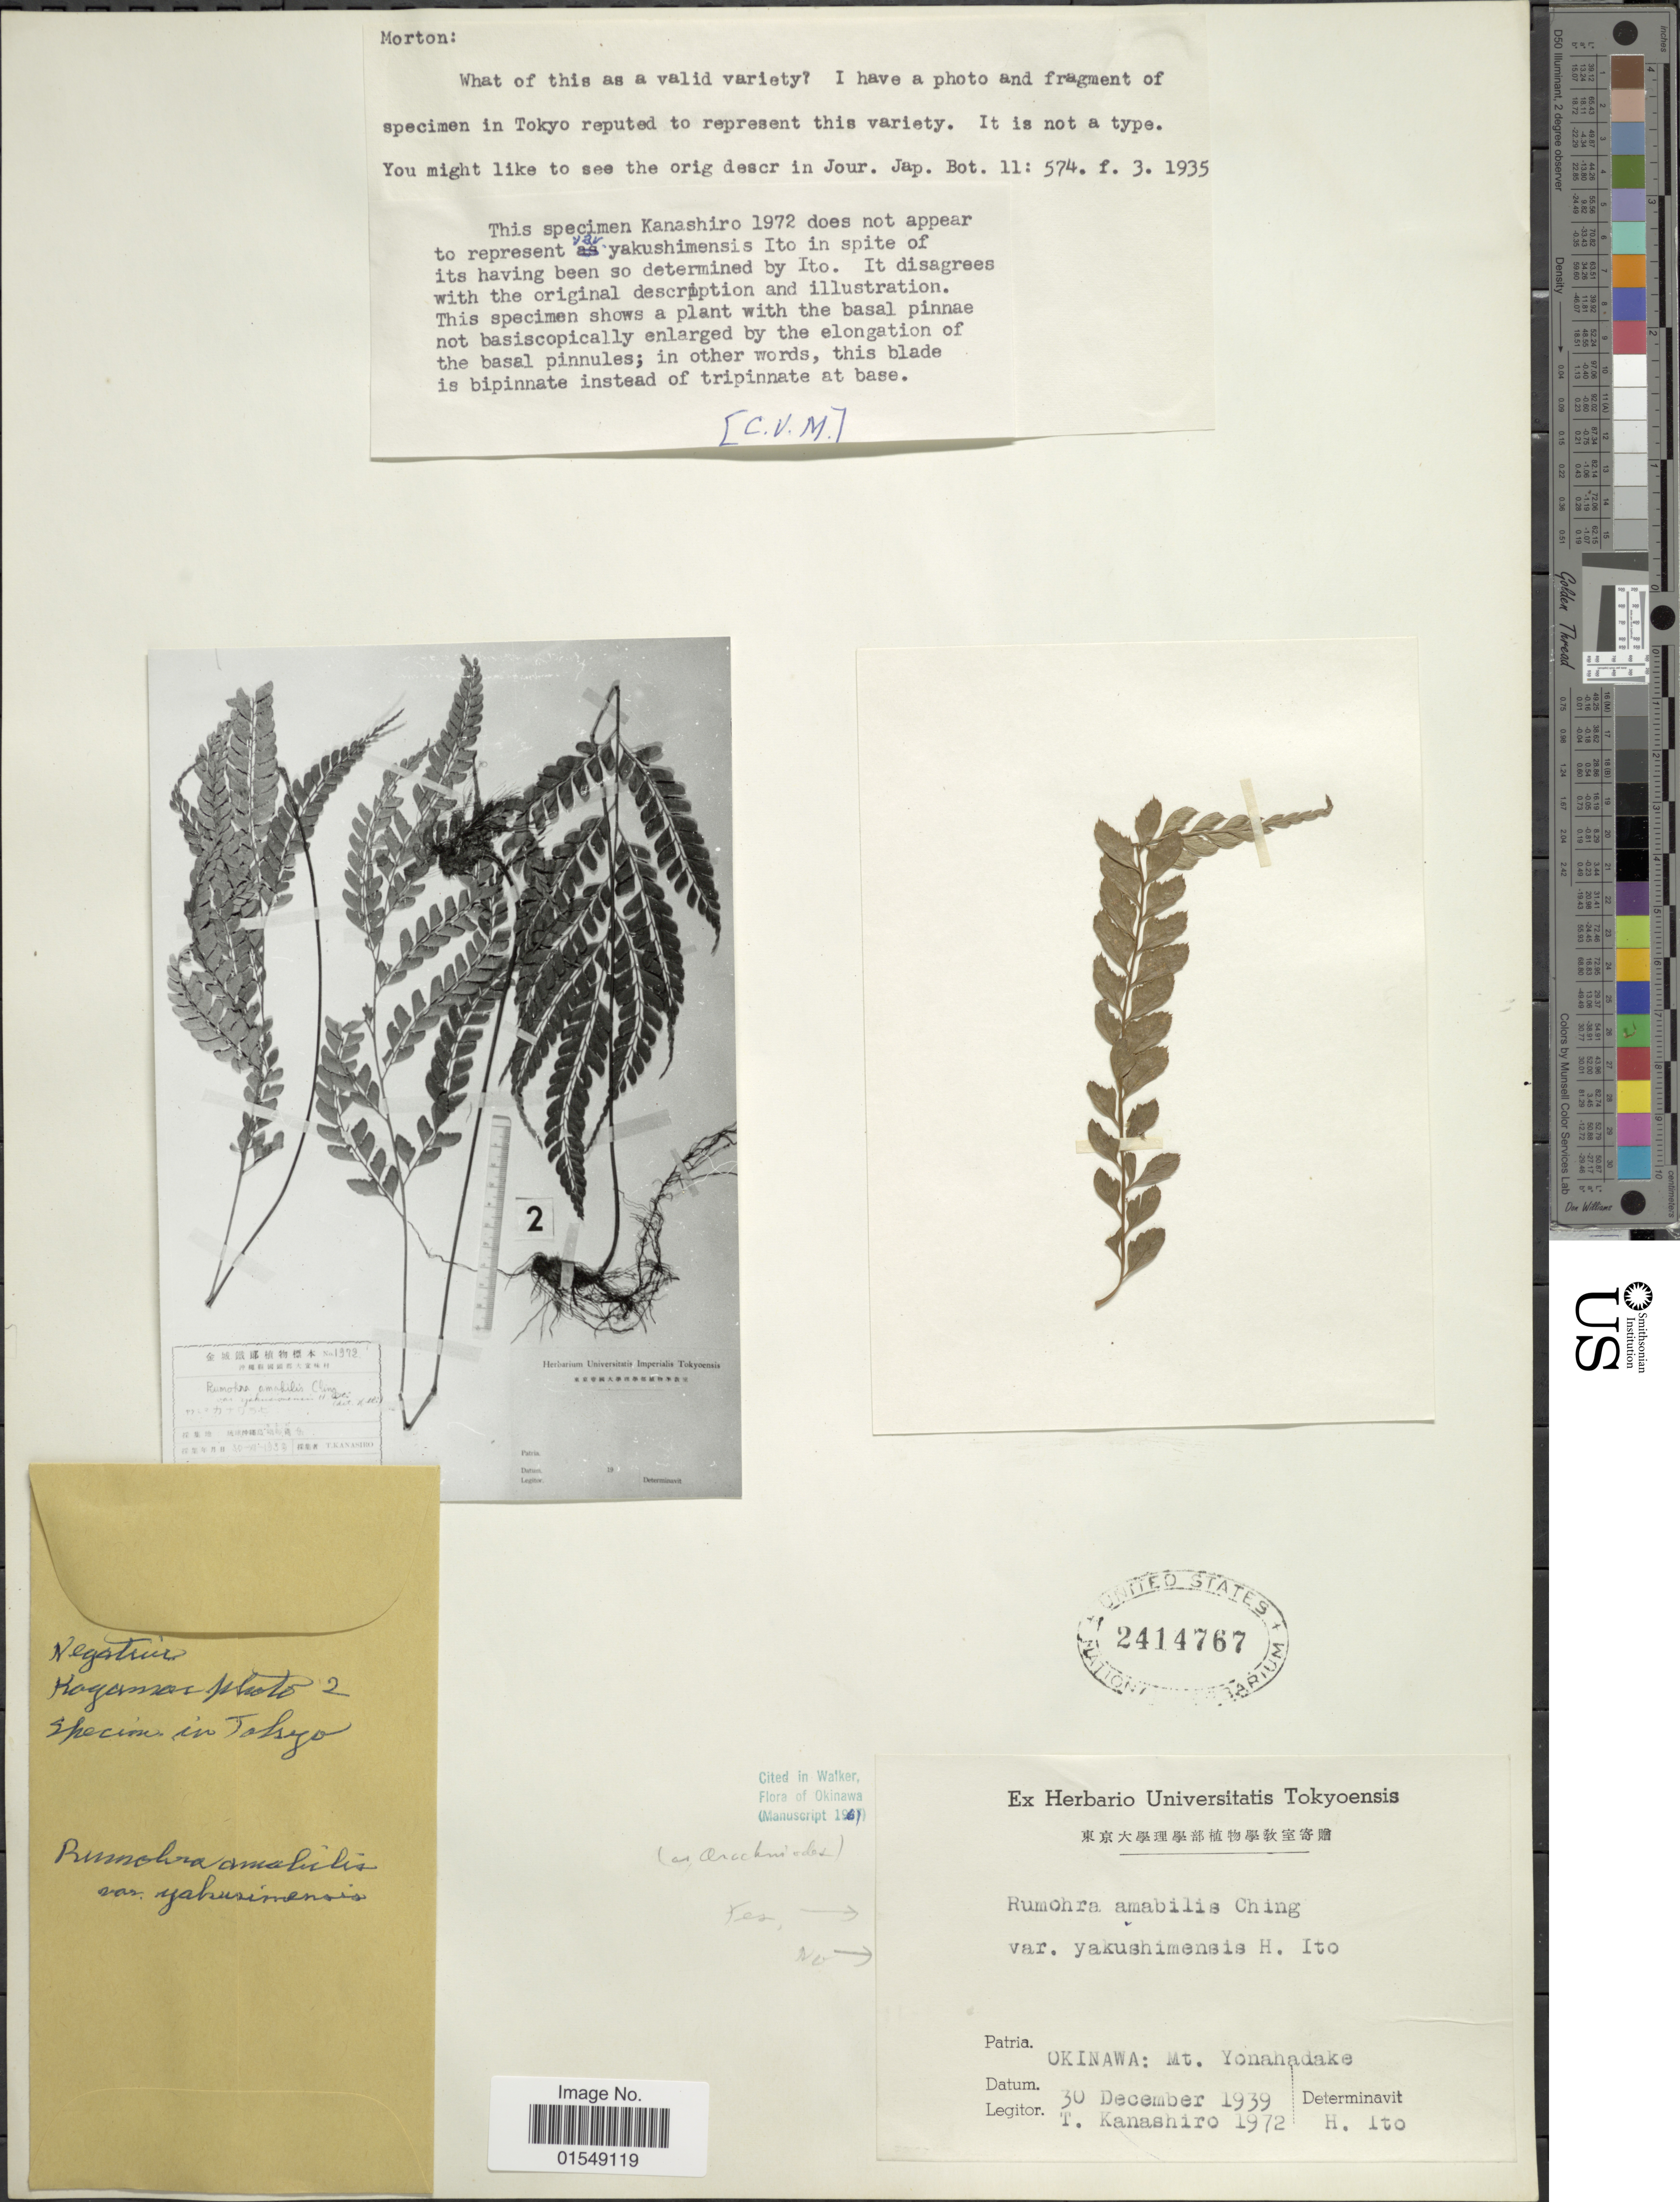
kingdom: Plantae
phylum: Tracheophyta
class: Polypodiopsida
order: Polypodiales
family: Dryopteridaceae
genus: Arachniodes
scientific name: Arachniodes okinawensis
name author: Nakaike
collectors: T. Kanashiro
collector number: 1972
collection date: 1939-12-30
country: Japan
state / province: Okinawa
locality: Mt. Yonahadake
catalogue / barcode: US 2414767